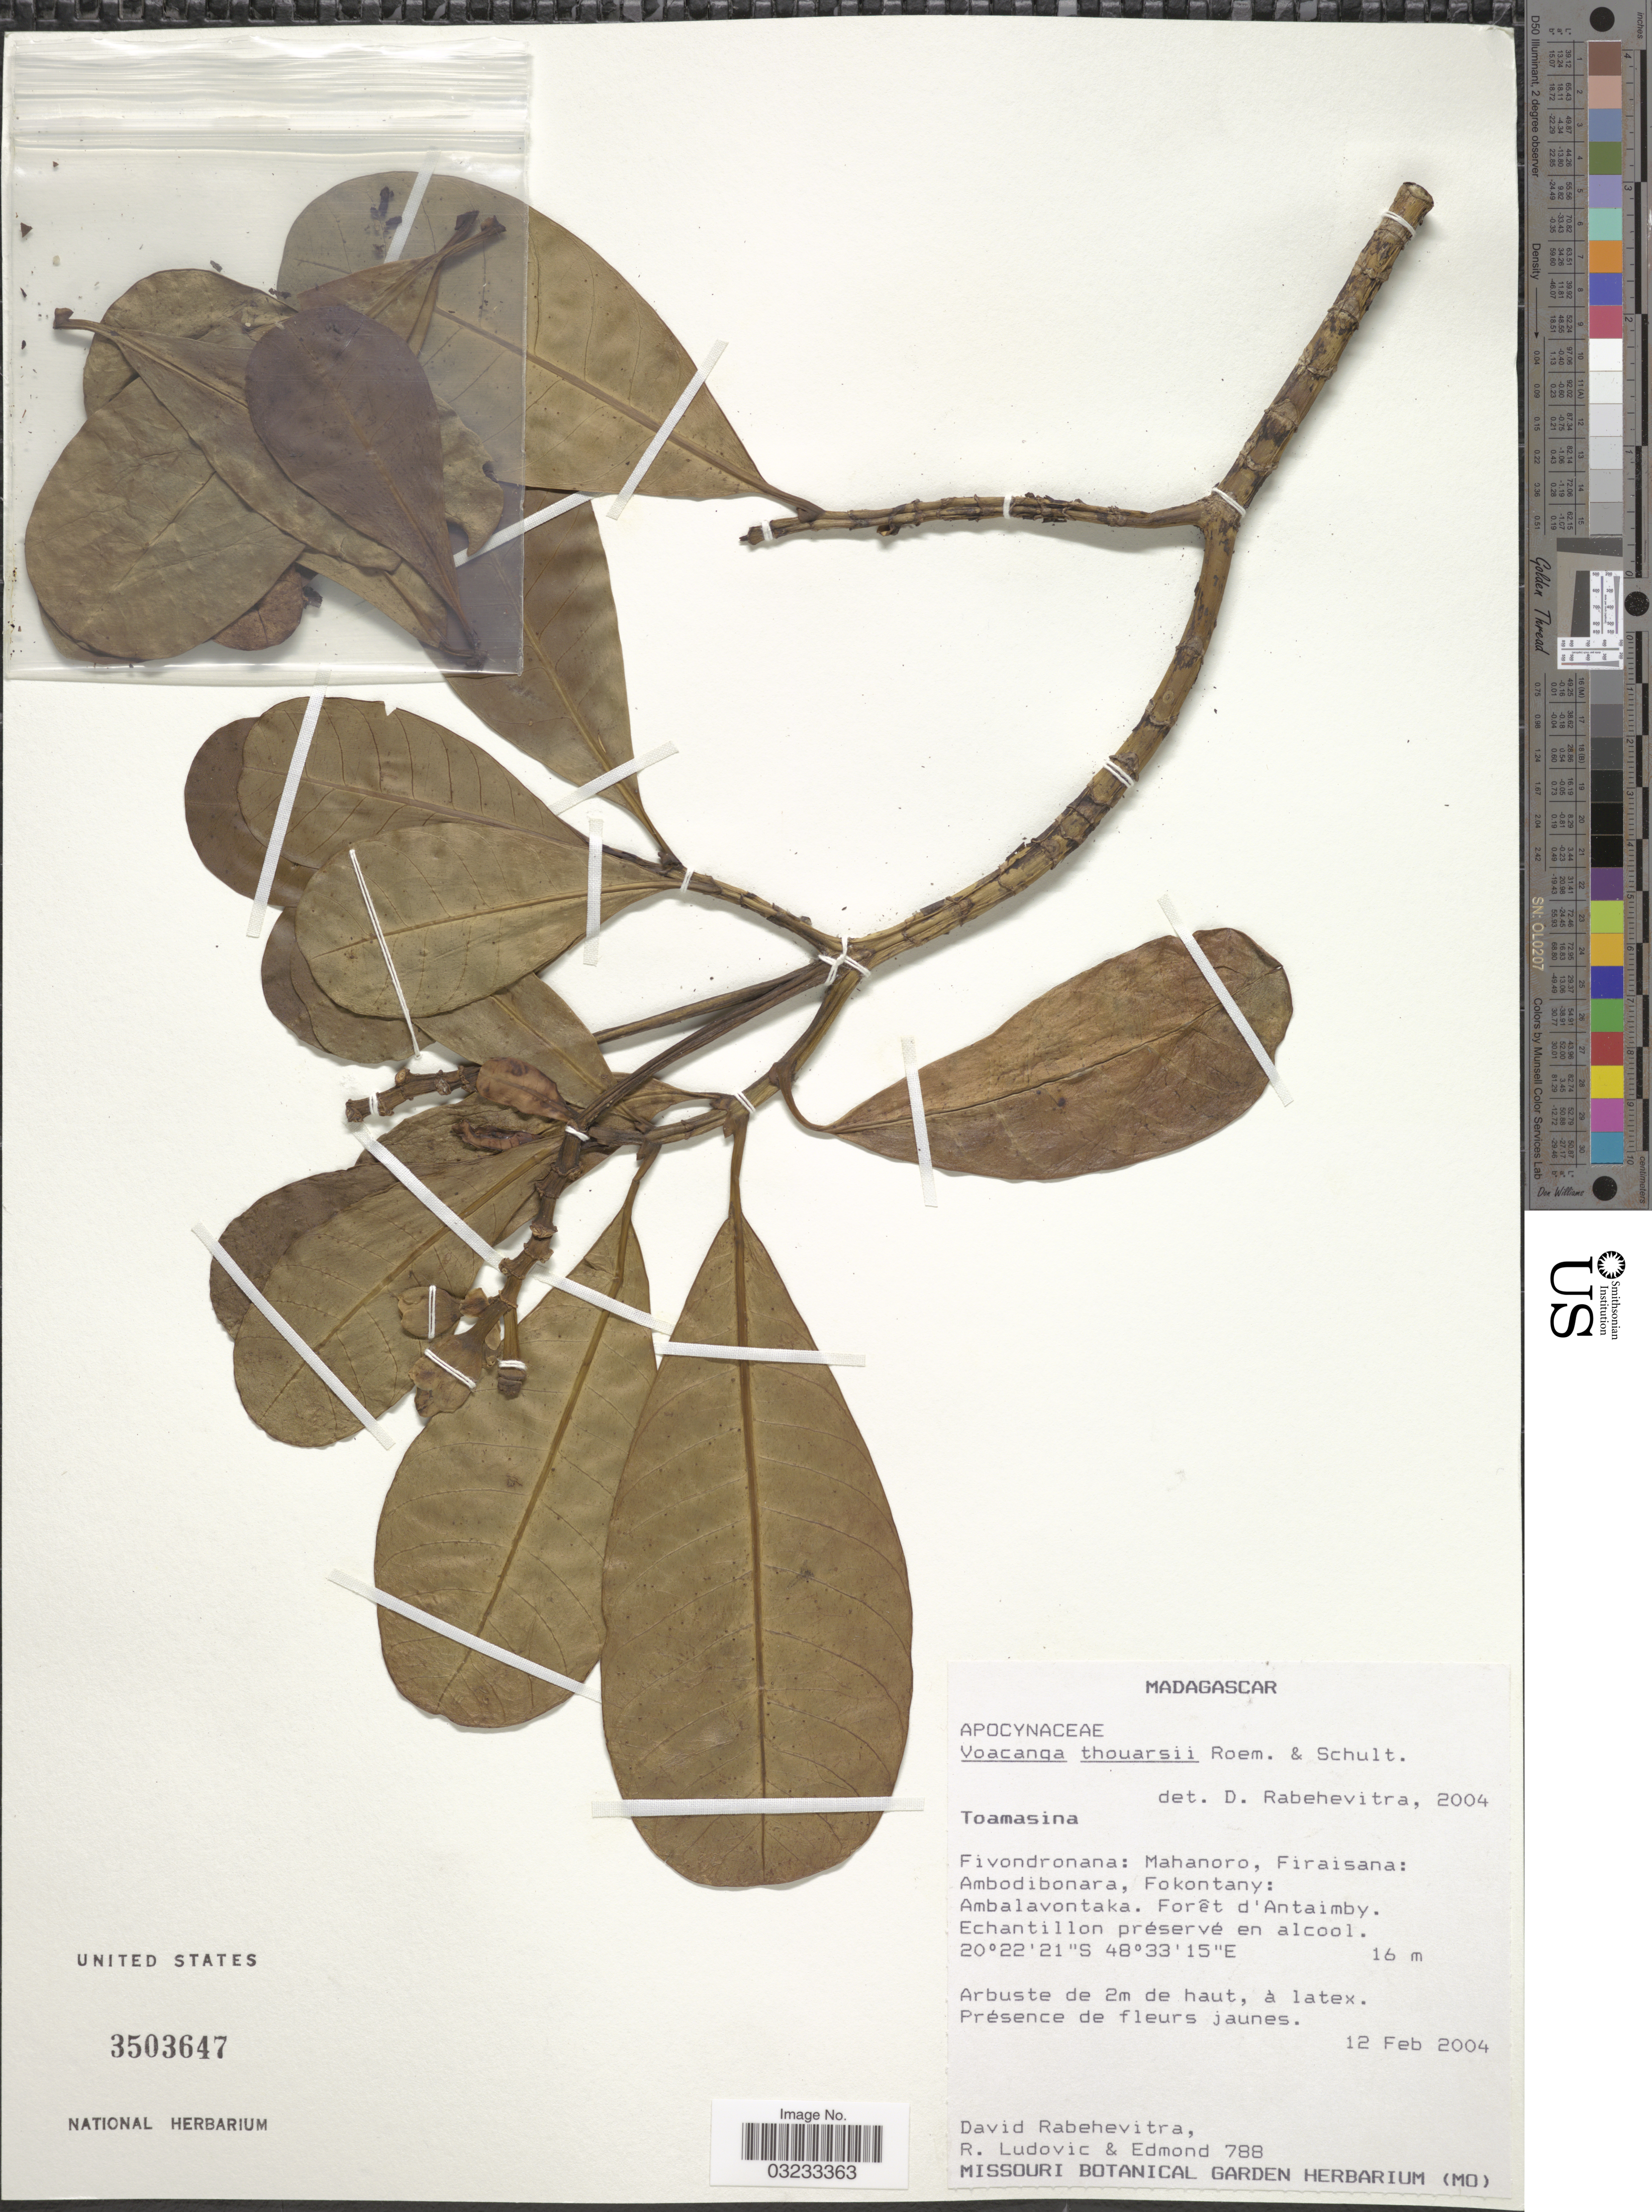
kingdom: Plantae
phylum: Tracheophyta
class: Magnoliopsida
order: Gentianales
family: Apocynaceae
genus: Voacanga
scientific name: Voacanga thouarsii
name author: Roem. & Schult.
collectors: D. Rabehevitra, R. Ludovic & -. Edmond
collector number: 788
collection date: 2004-02-12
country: Madagascar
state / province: Atsinanana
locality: Fivondronana: Mahanoro, Firaisana: Ambodibonara, Fokontany: Ambalavontaka. Forêt d'Antaimby.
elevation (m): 16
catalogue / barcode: US 3503647